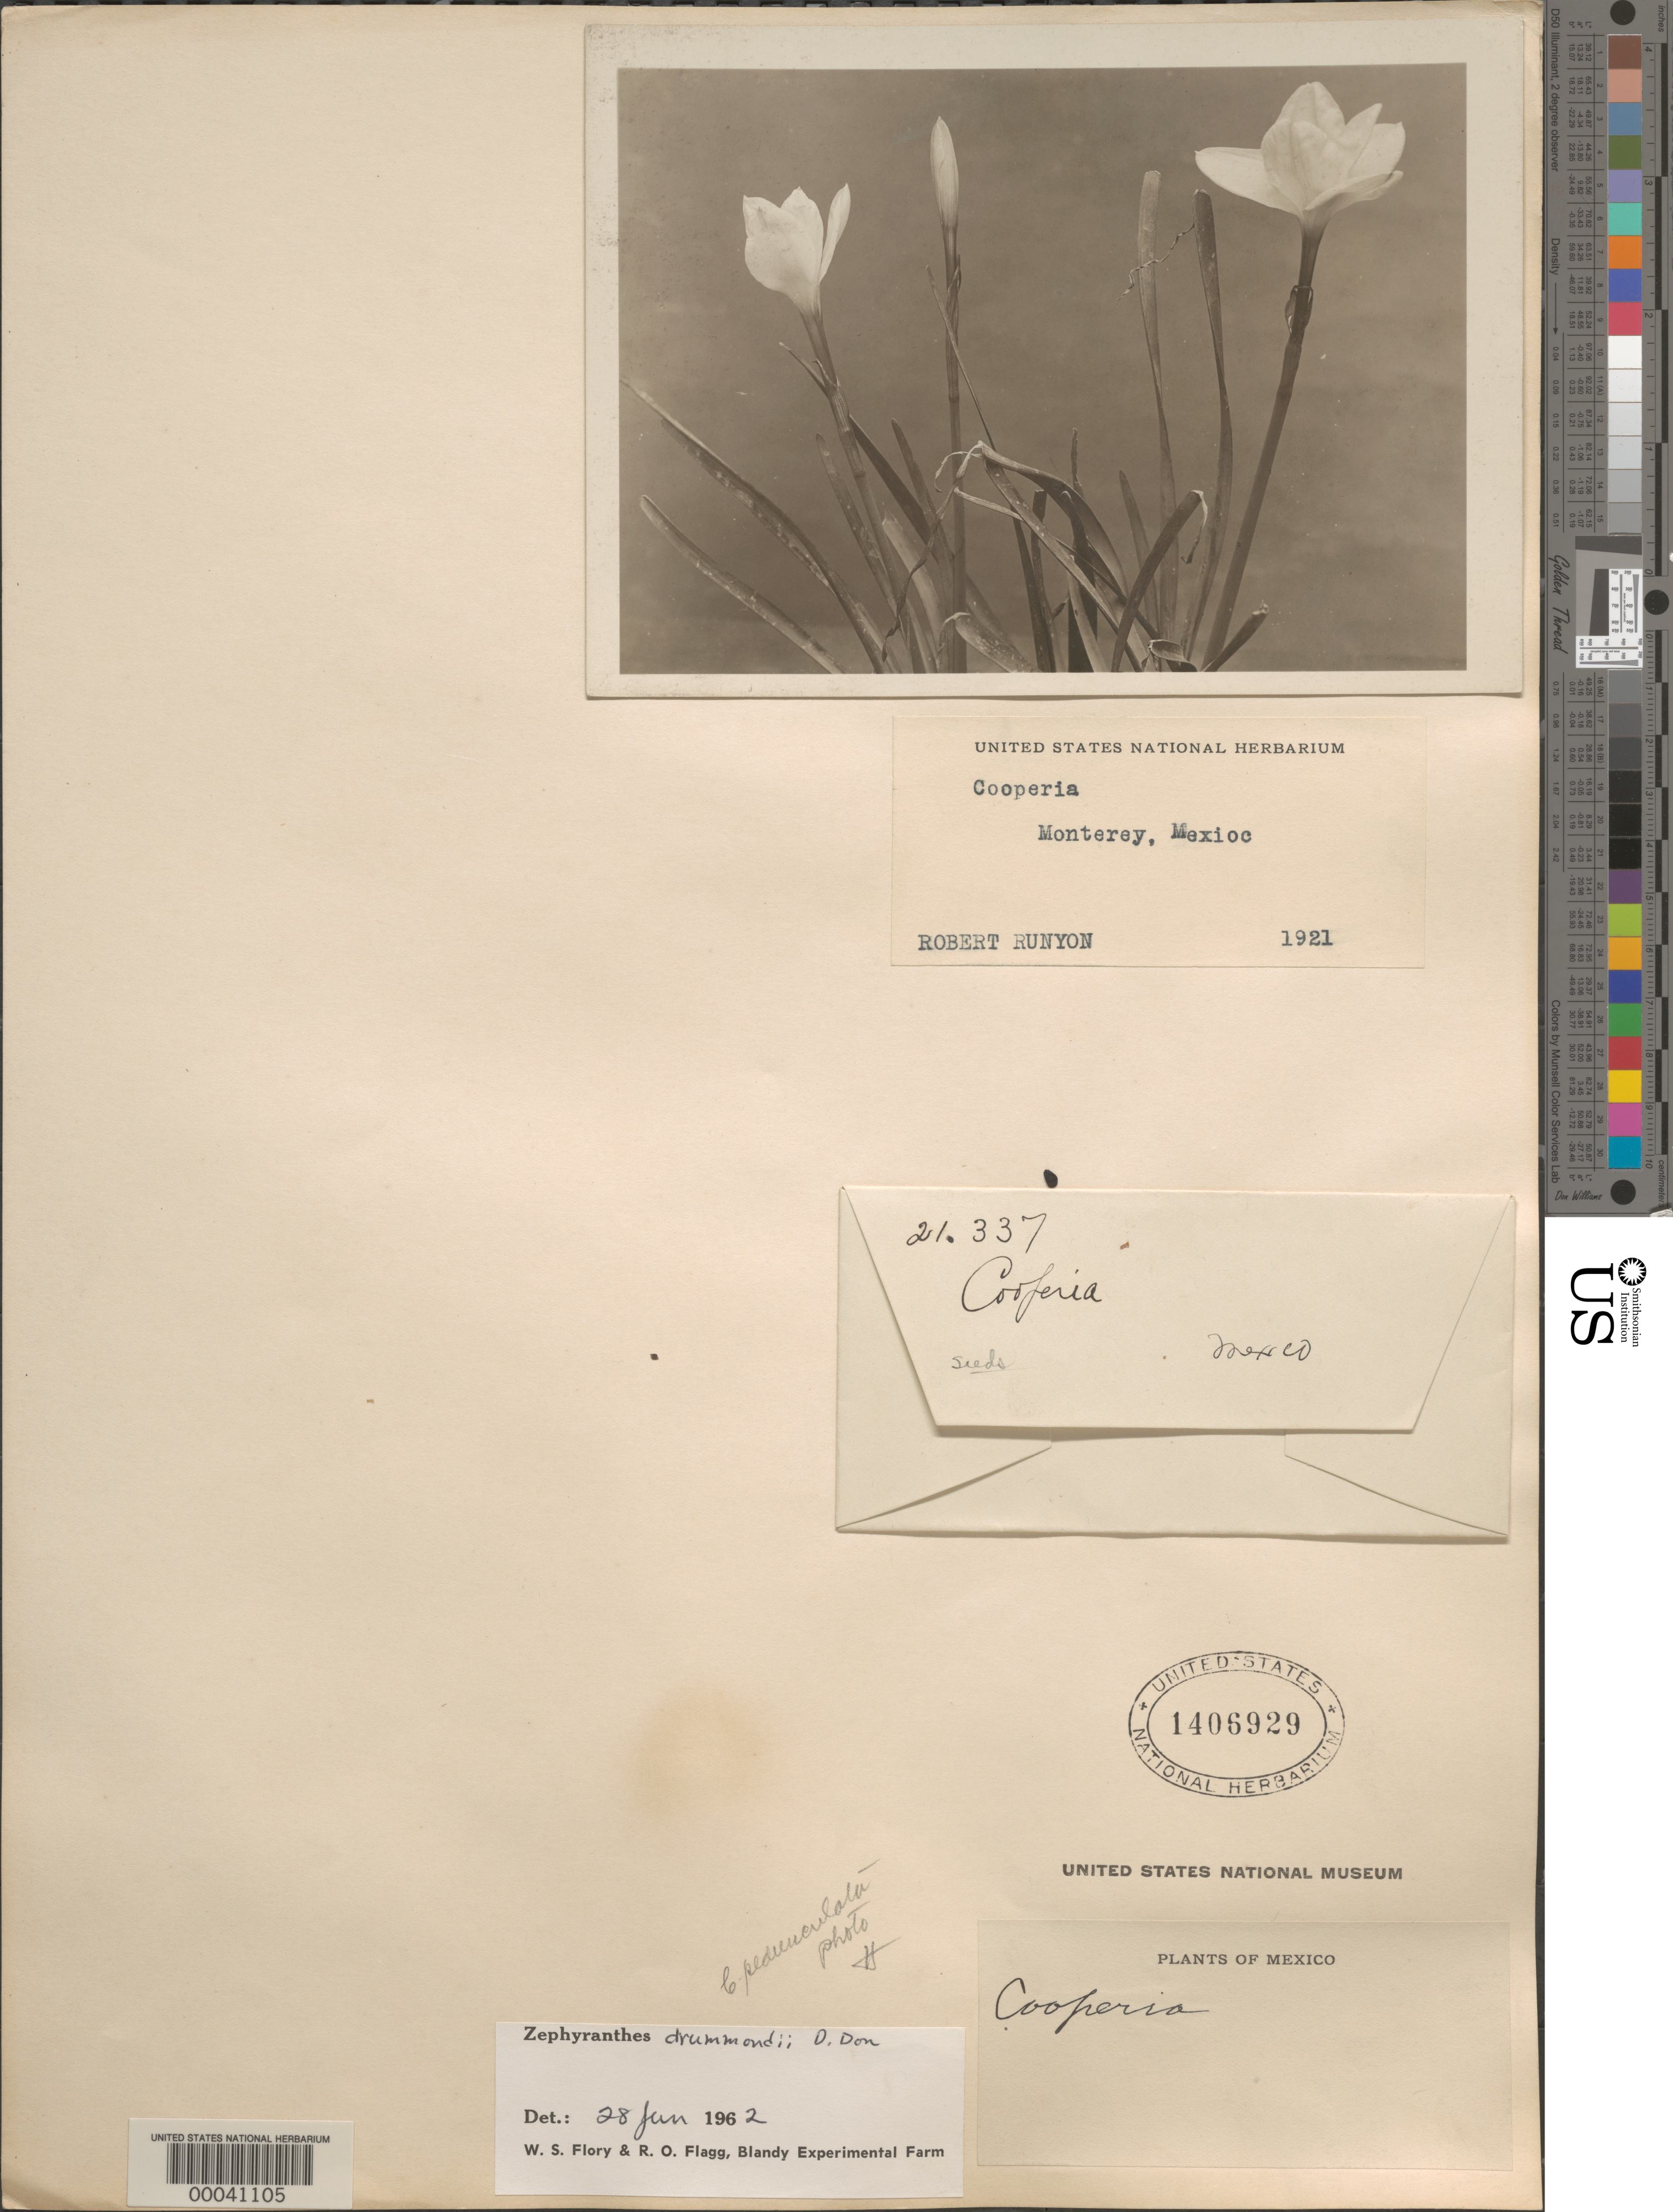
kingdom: Plantae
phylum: Tracheophyta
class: Liliopsida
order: Asparagales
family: Amaryllidaceae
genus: Zephyranthes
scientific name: Zephyranthes drummondii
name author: D. Don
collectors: R. Runyon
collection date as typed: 15 Jul 1921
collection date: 1921-07-15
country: Mexico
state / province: Nuevo León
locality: Monterrey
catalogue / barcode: US 1406929